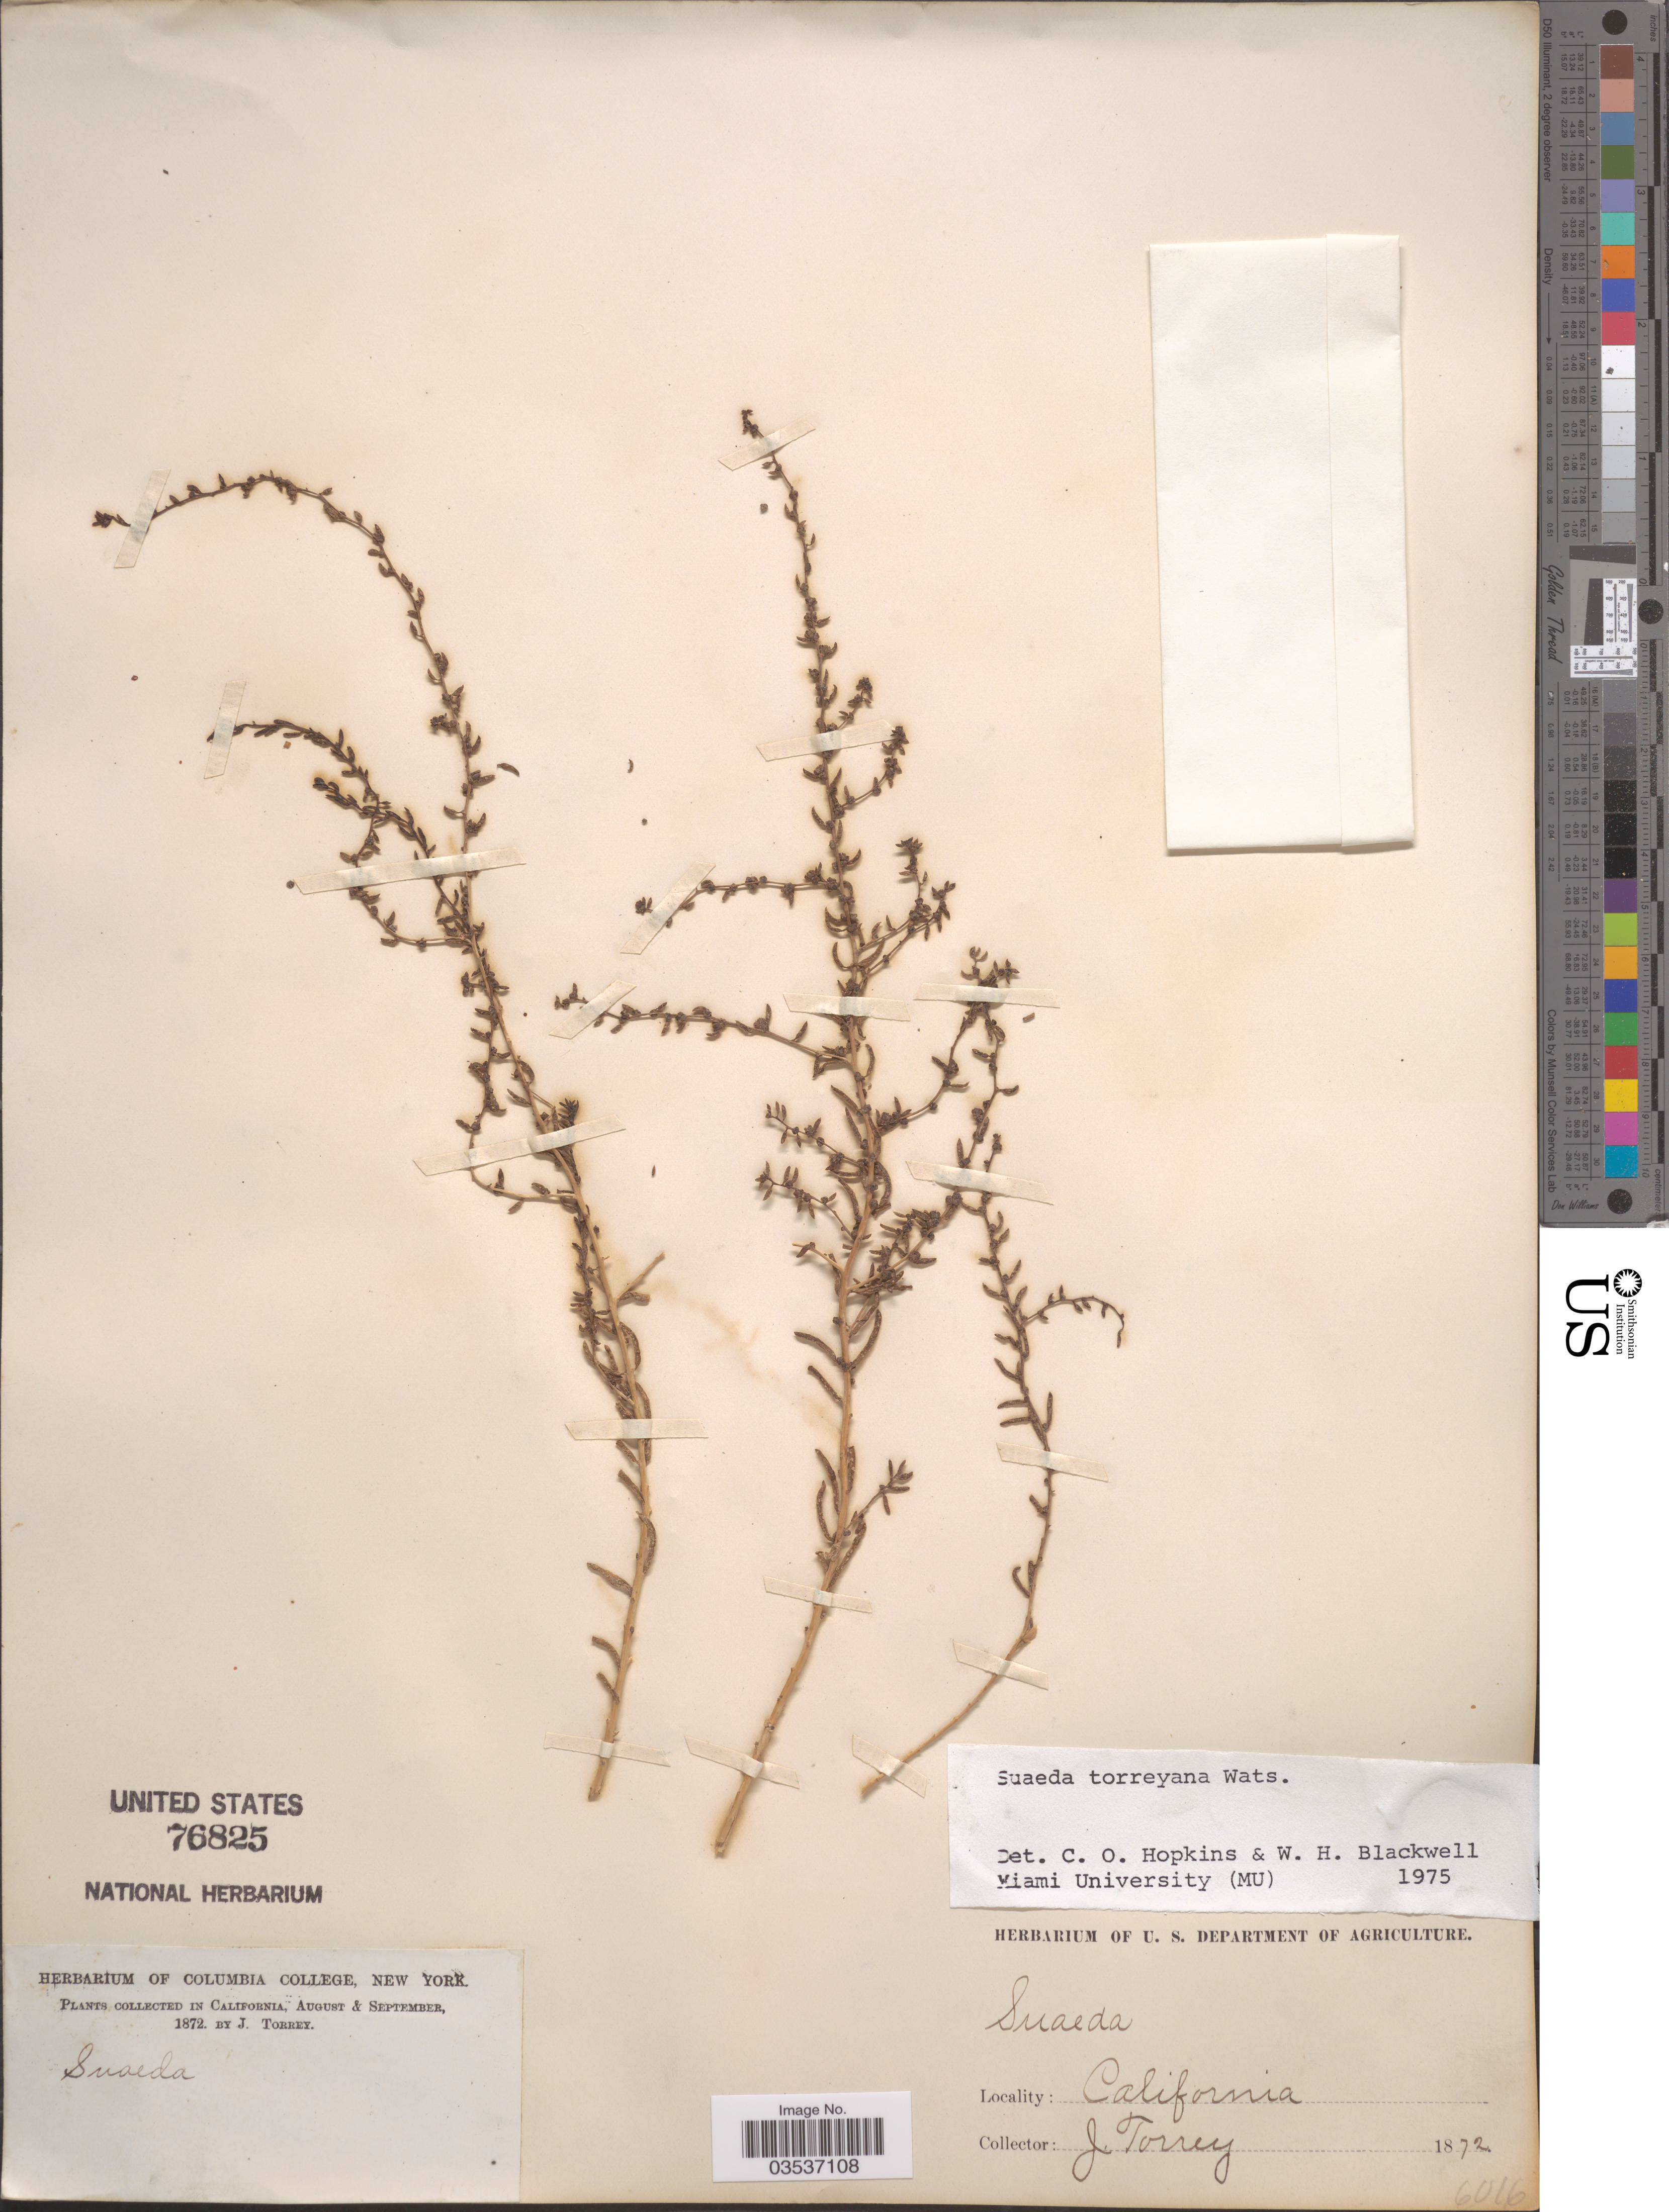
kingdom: Plantae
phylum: Tracheophyta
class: Magnoliopsida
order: Caryophyllales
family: Amaranthaceae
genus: Suaeda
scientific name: Suaeda torreyana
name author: S. Watson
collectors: J. Torrey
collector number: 6016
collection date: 1872-08/1872-09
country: United States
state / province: California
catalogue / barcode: US 76825